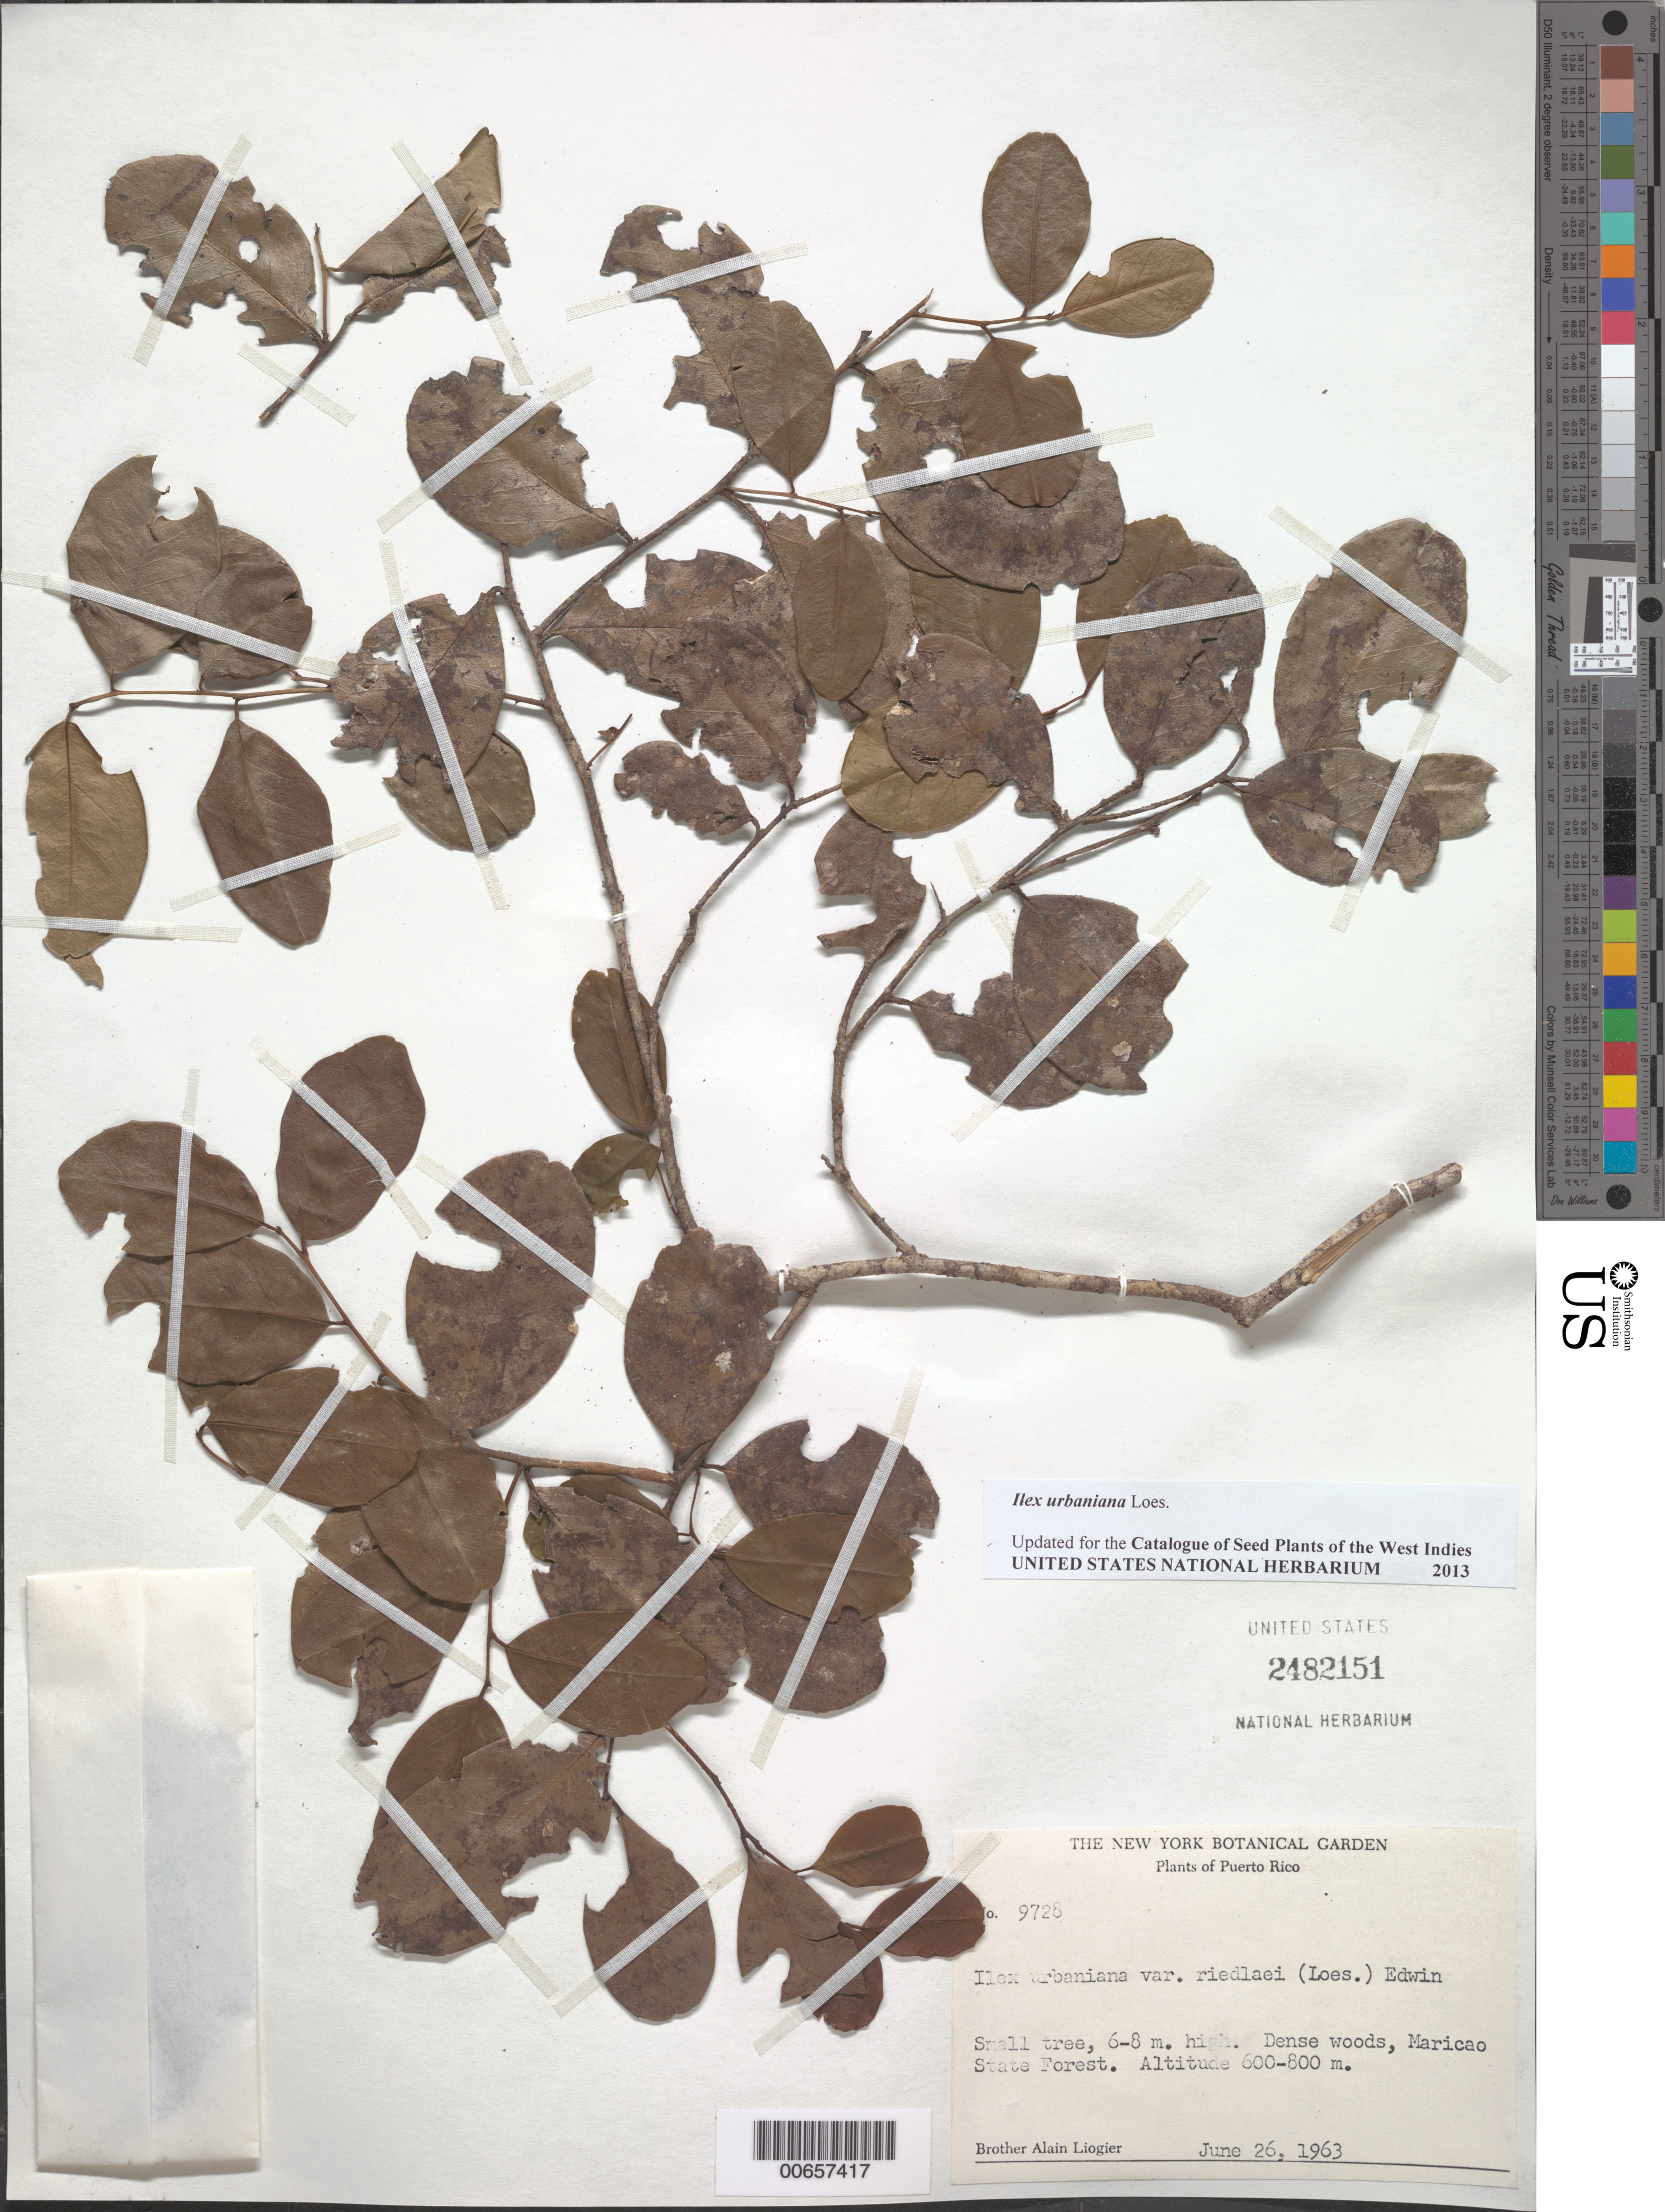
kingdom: Plantae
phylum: Tracheophyta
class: Magnoliopsida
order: Aquifoliales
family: Aquifoliaceae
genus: Ilex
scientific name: Ilex urbaniana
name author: Loes.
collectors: A. H. Liogier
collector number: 9728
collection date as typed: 26 Jun 1963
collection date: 1963-06-26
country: Puerto Rico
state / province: Maricao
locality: Maricao State Forest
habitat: Dense woods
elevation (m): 600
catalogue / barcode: US 2482151